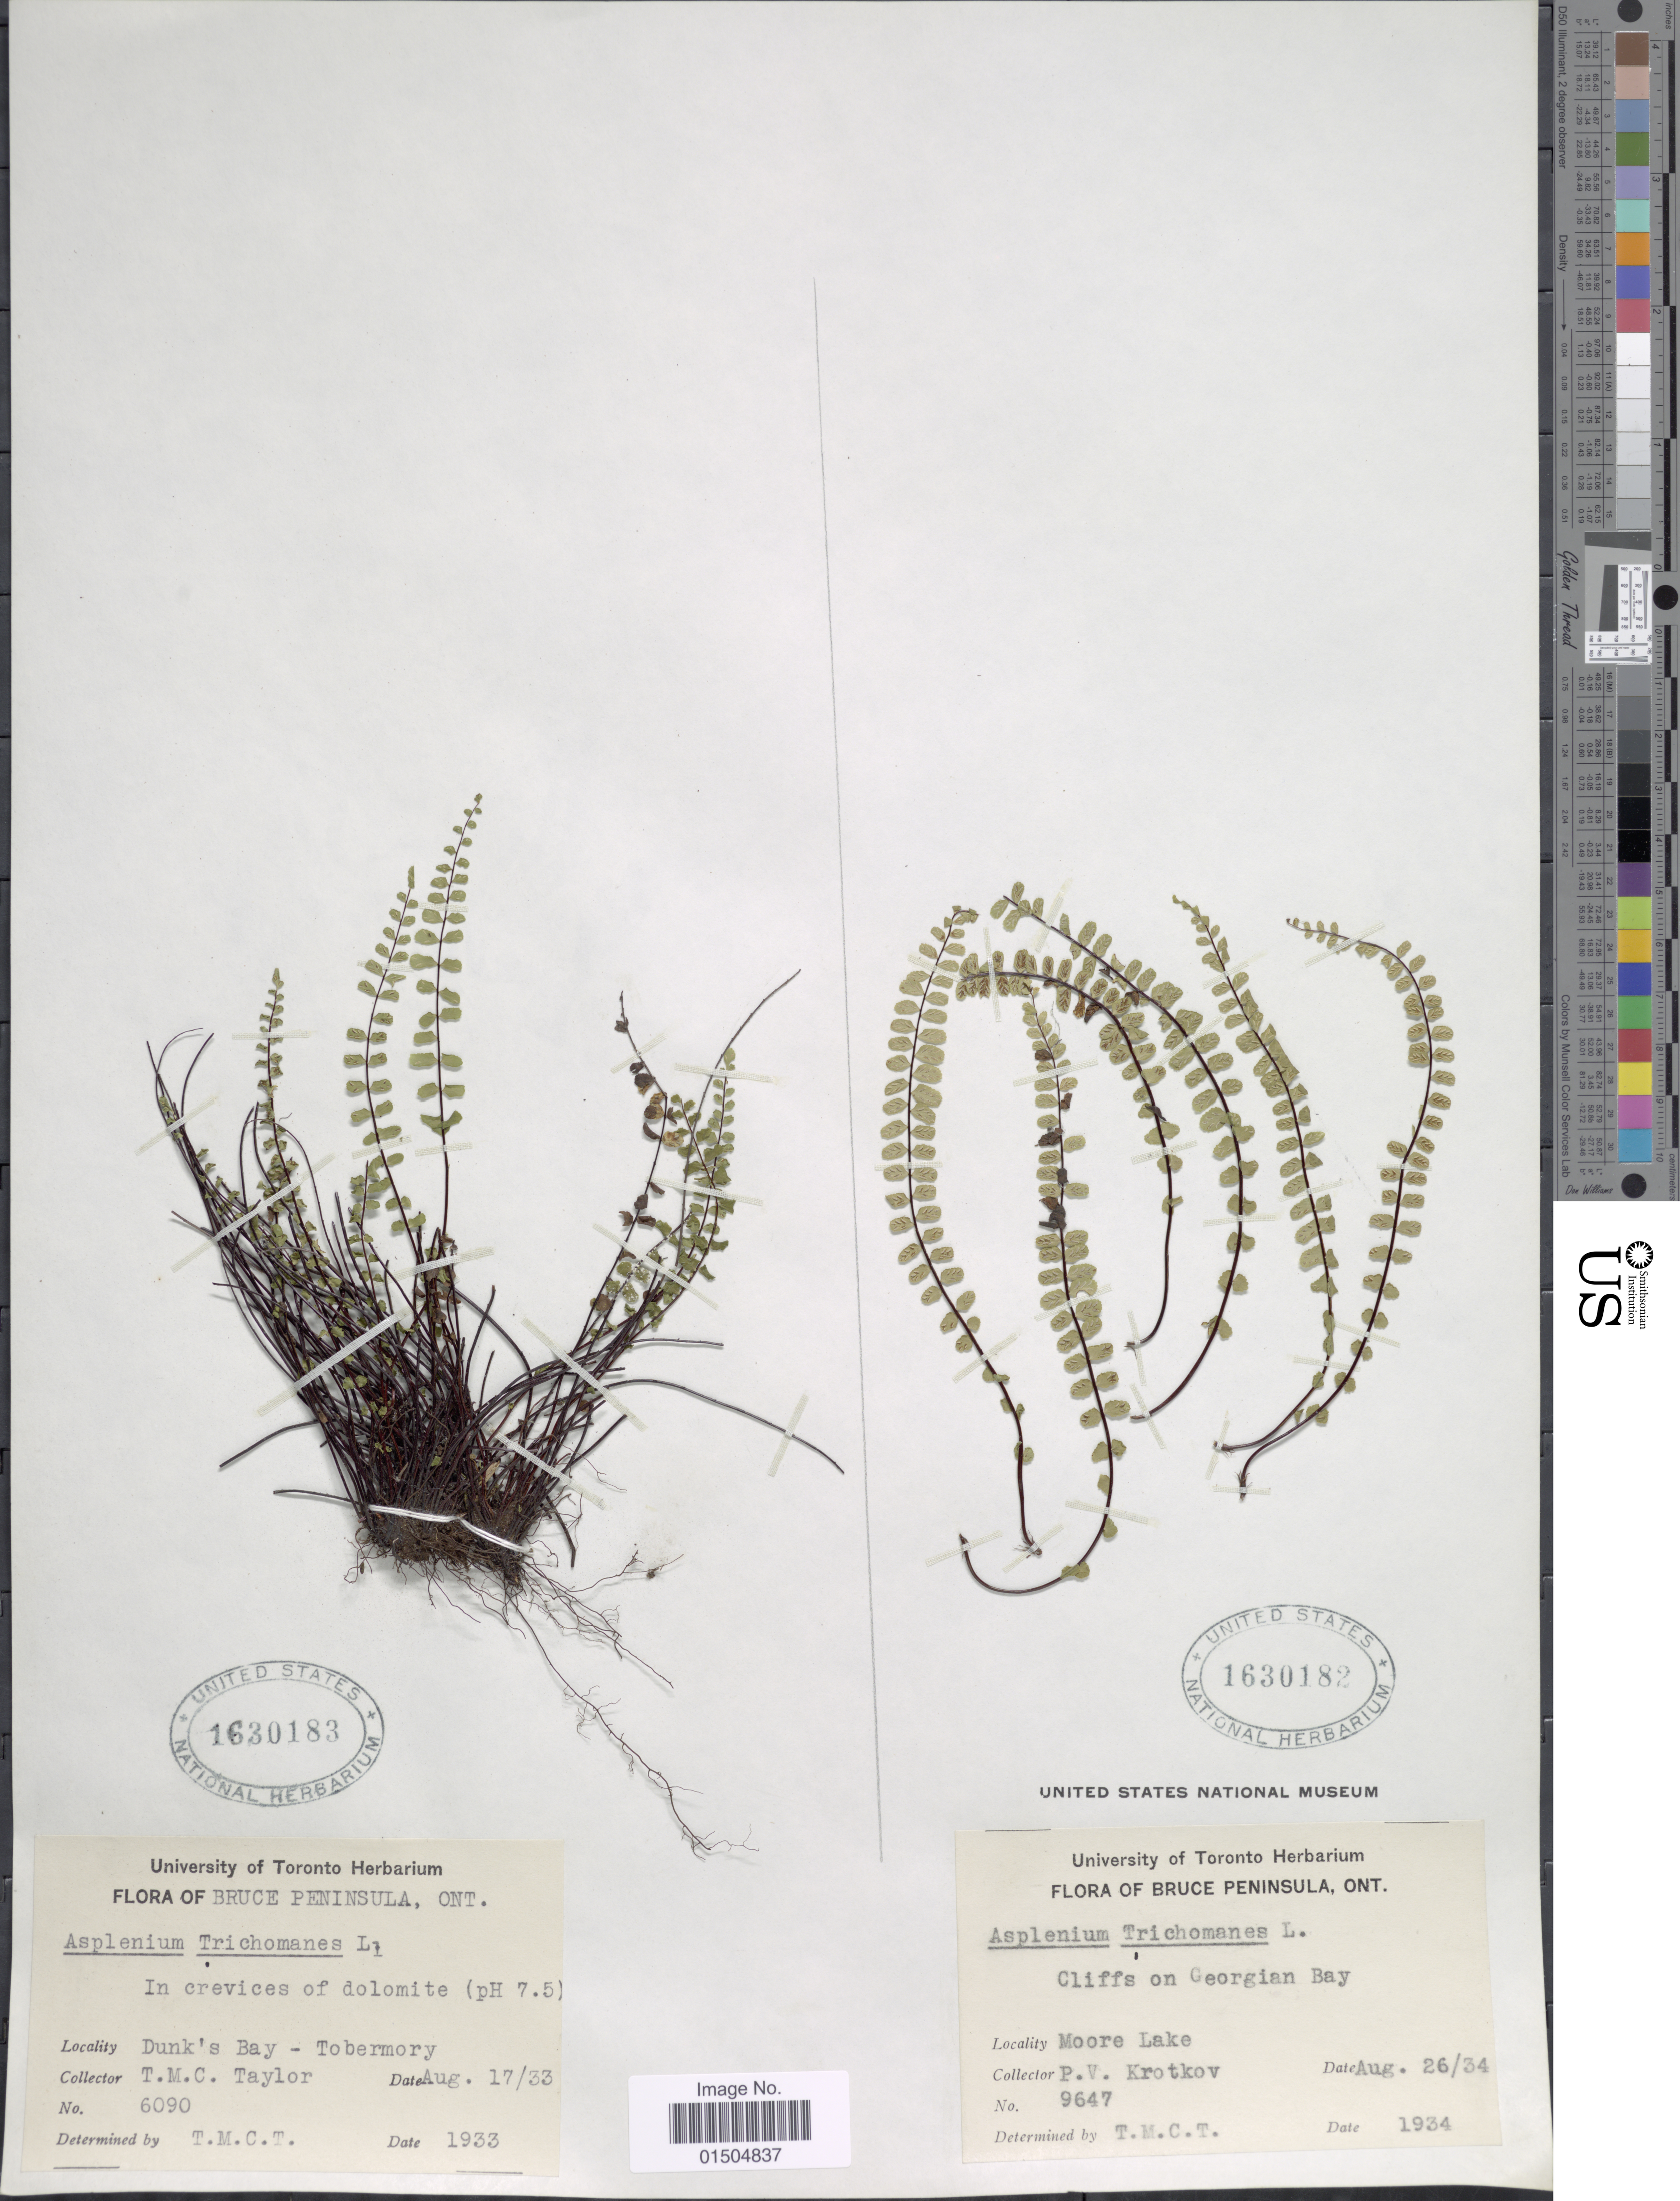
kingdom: Plantae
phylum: Tracheophyta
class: Polypodiopsida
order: Polypodiales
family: Aspleniaceae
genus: Asplenium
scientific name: Asplenium trichomanes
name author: L.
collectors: P. V. Krotkov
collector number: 9647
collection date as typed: Transcribed d/m/y: 26/8/34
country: Canada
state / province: Ontario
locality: Bruce Peninsula. Cliffs on Georgian Bay. Moore Lake.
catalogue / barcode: US 1630182